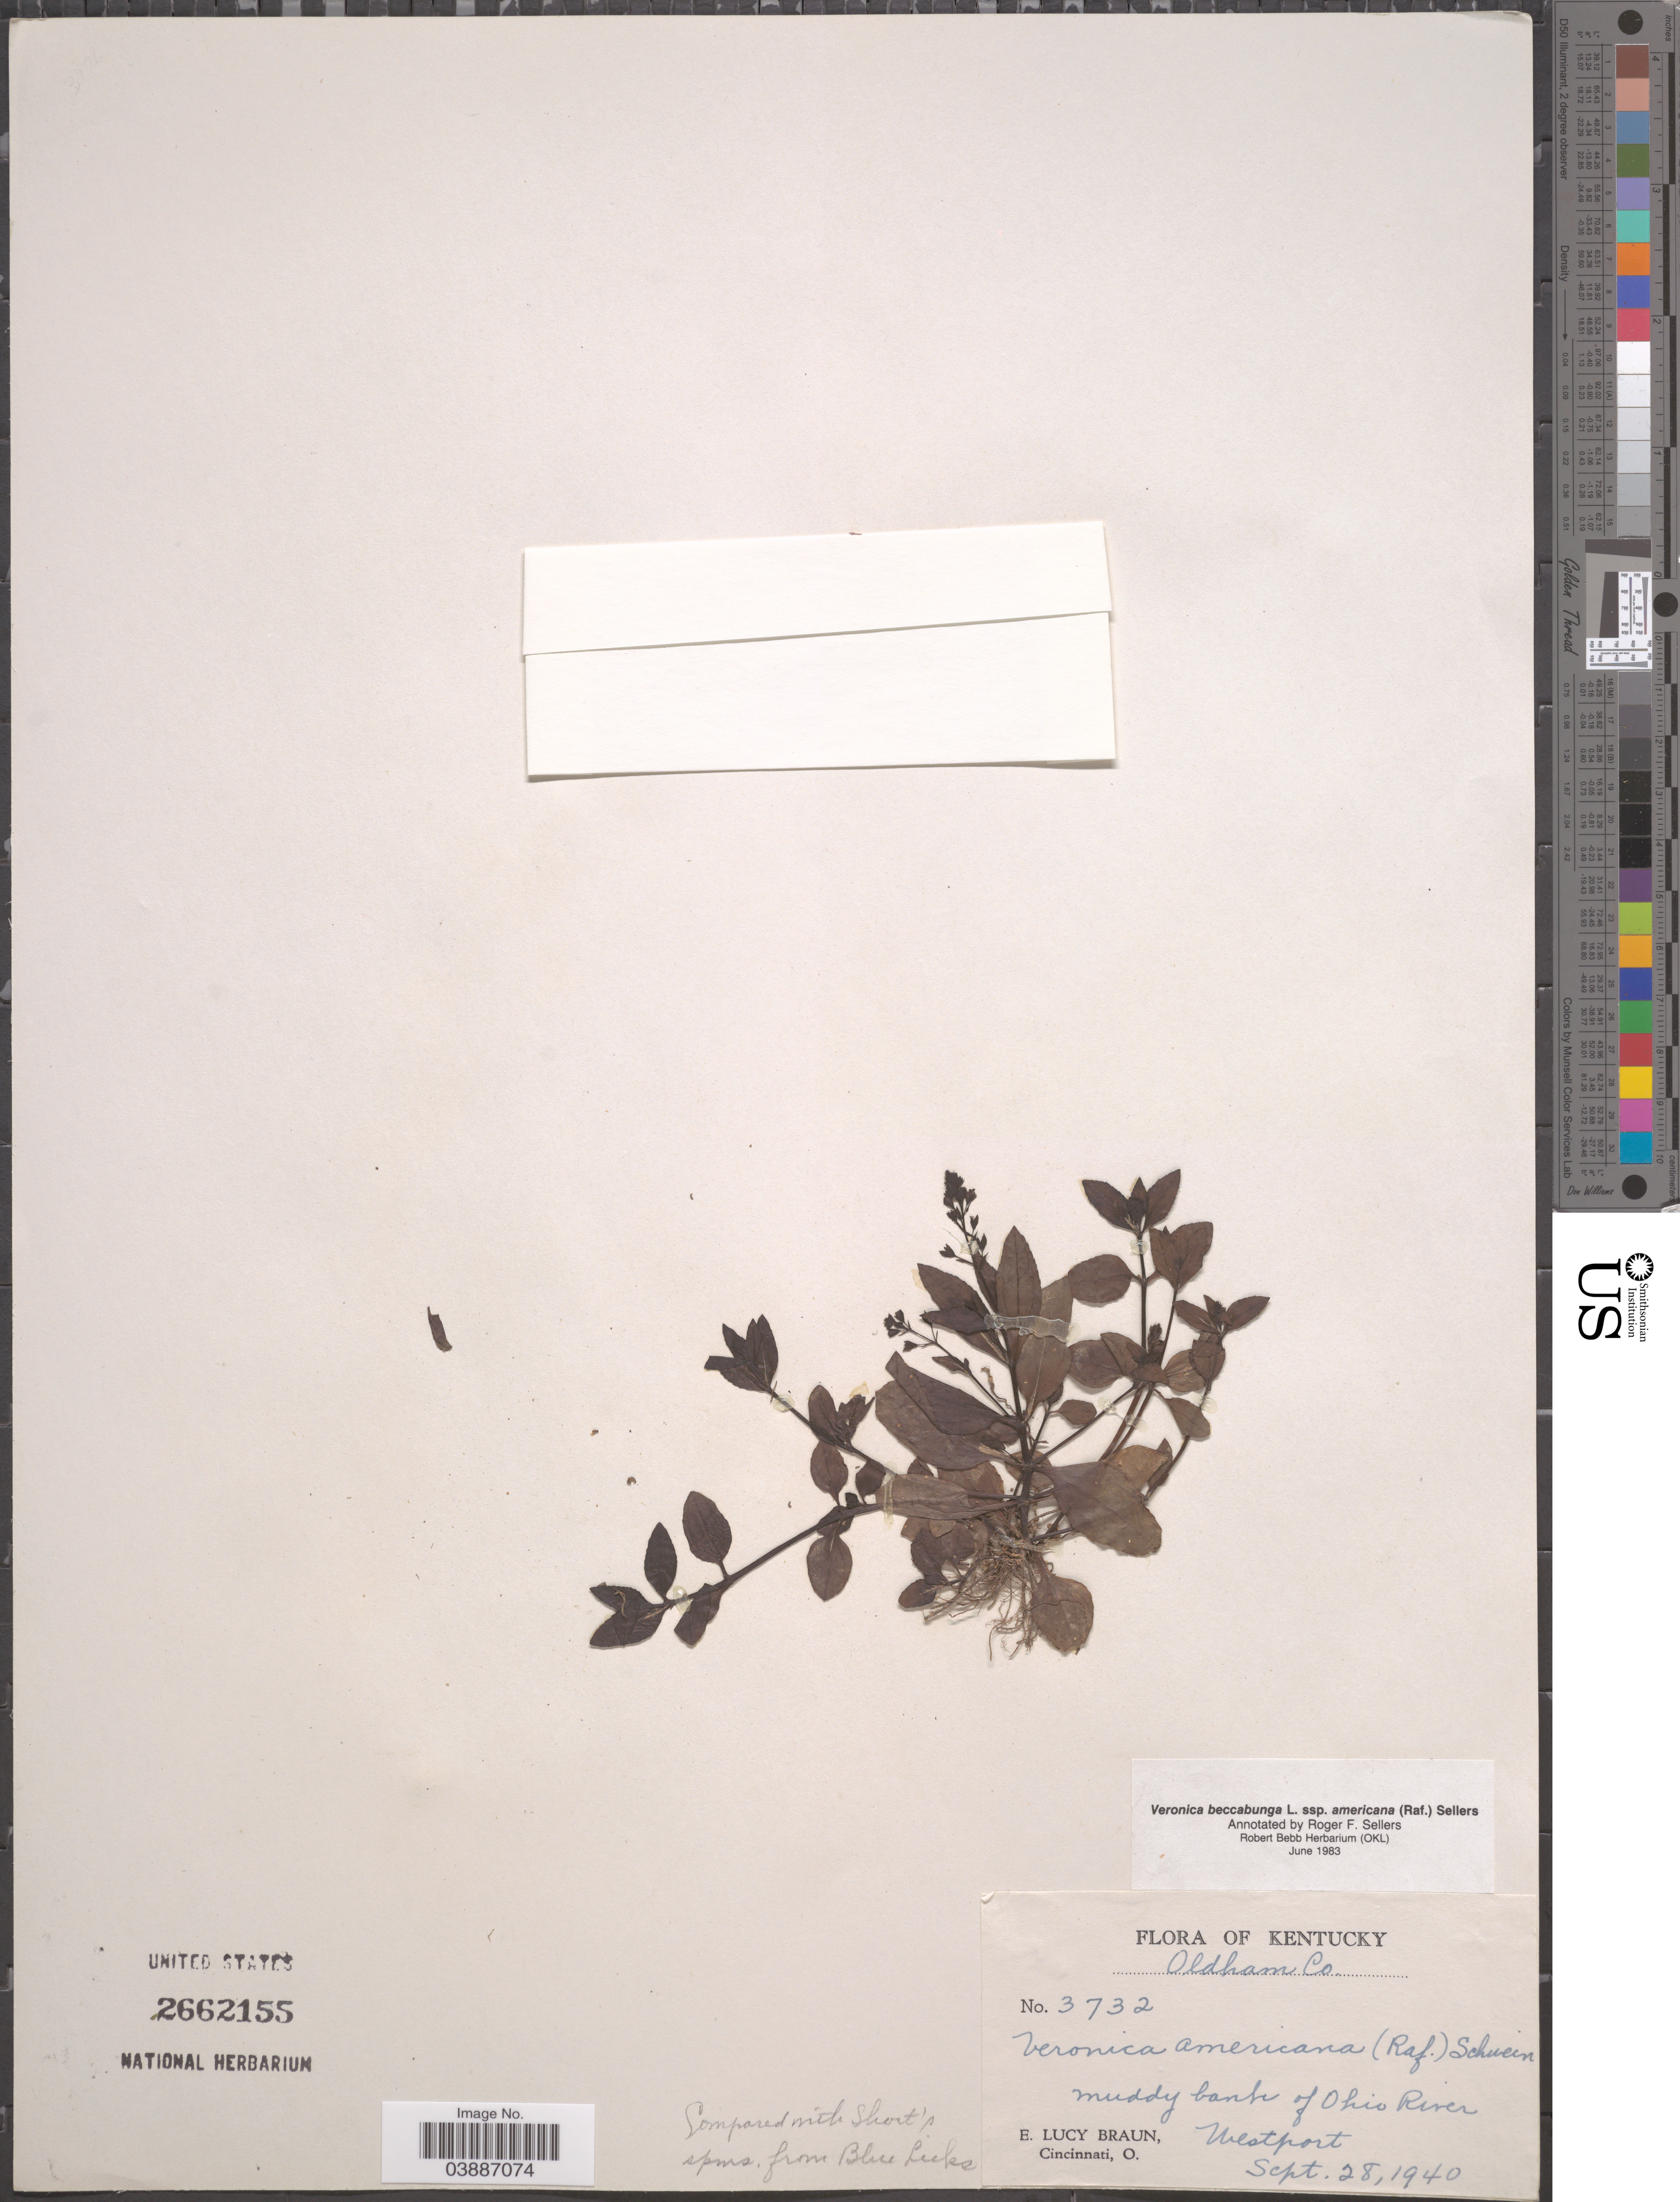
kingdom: Plantae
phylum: Tracheophyta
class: Magnoliopsida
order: Lamiales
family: Plantaginaceae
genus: Veronica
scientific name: Veronica beccabunga subsp. americana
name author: Raf.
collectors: E. L. Braun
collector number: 3732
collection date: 1940-09-28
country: United States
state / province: Kentucky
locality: Oldham Co. Muddy bank of Ohio River, Westport.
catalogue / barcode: US 2662155